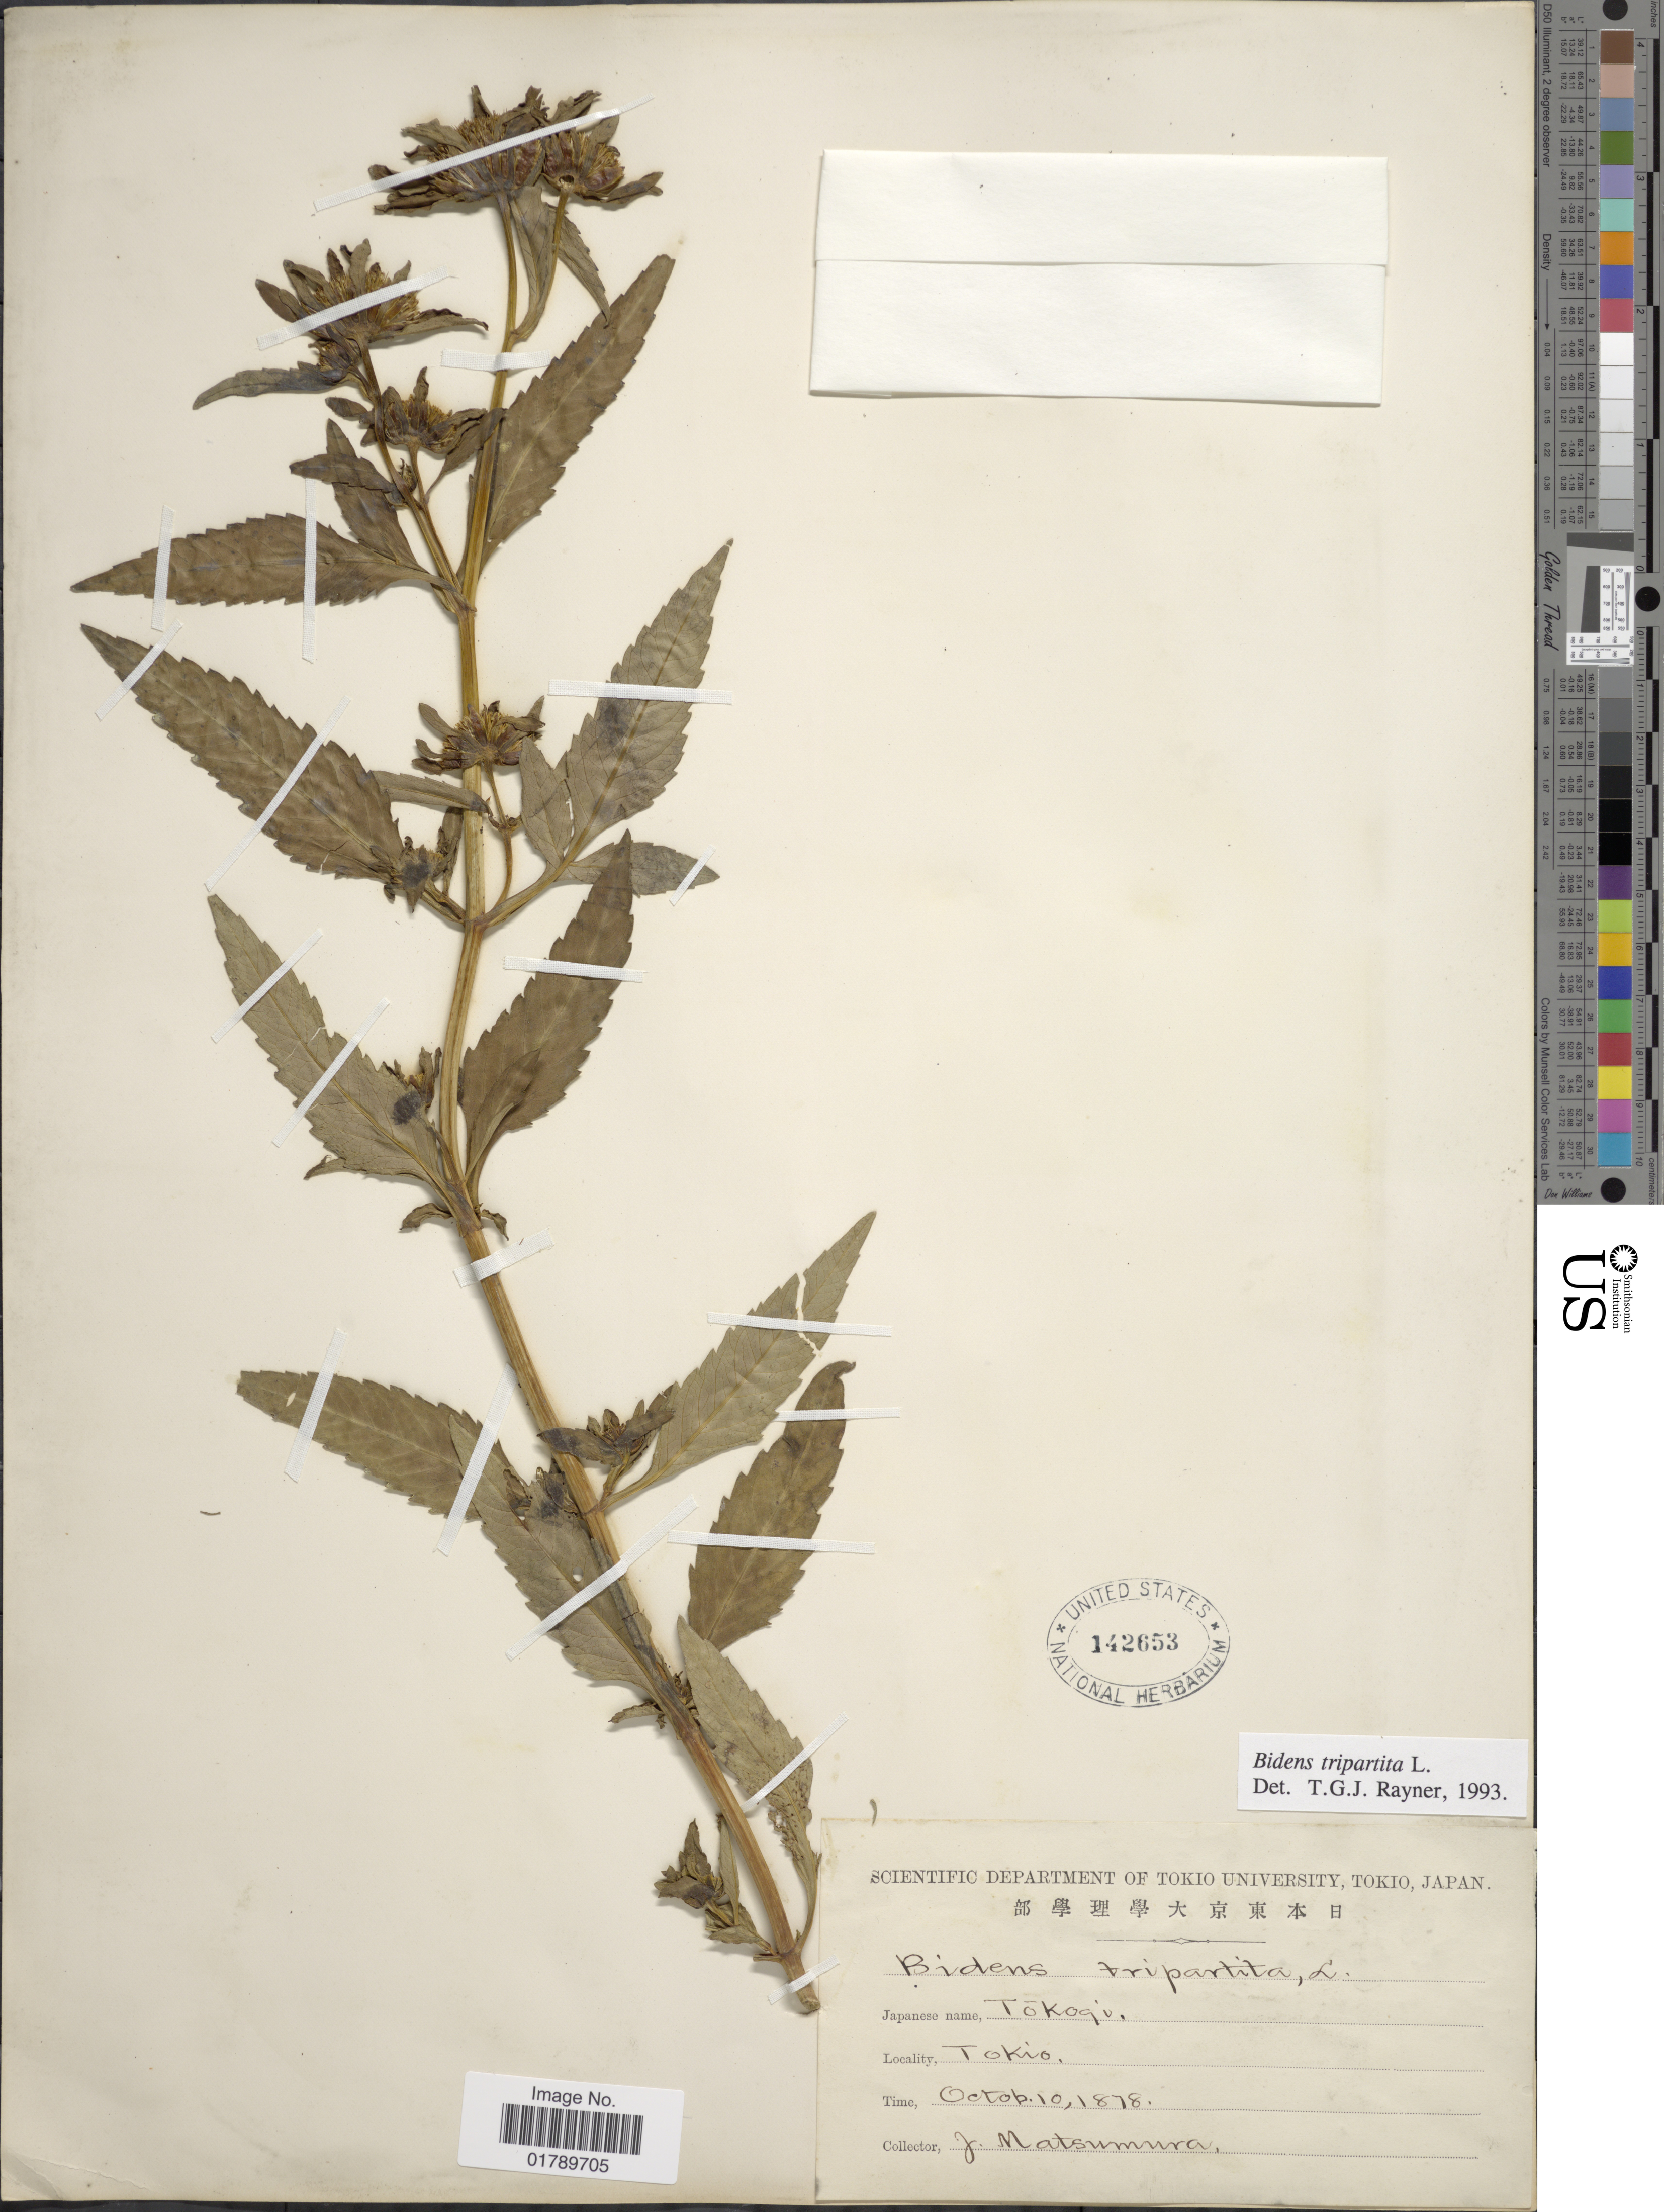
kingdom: Plantae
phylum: Tracheophyta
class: Magnoliopsida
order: Asterales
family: Asteraceae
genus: Bidens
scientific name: Bidens tripartita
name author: L.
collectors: J. Matsumura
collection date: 1978-10-10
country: Japan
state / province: Tokyo, Federal City of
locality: Tokio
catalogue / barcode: US 142653